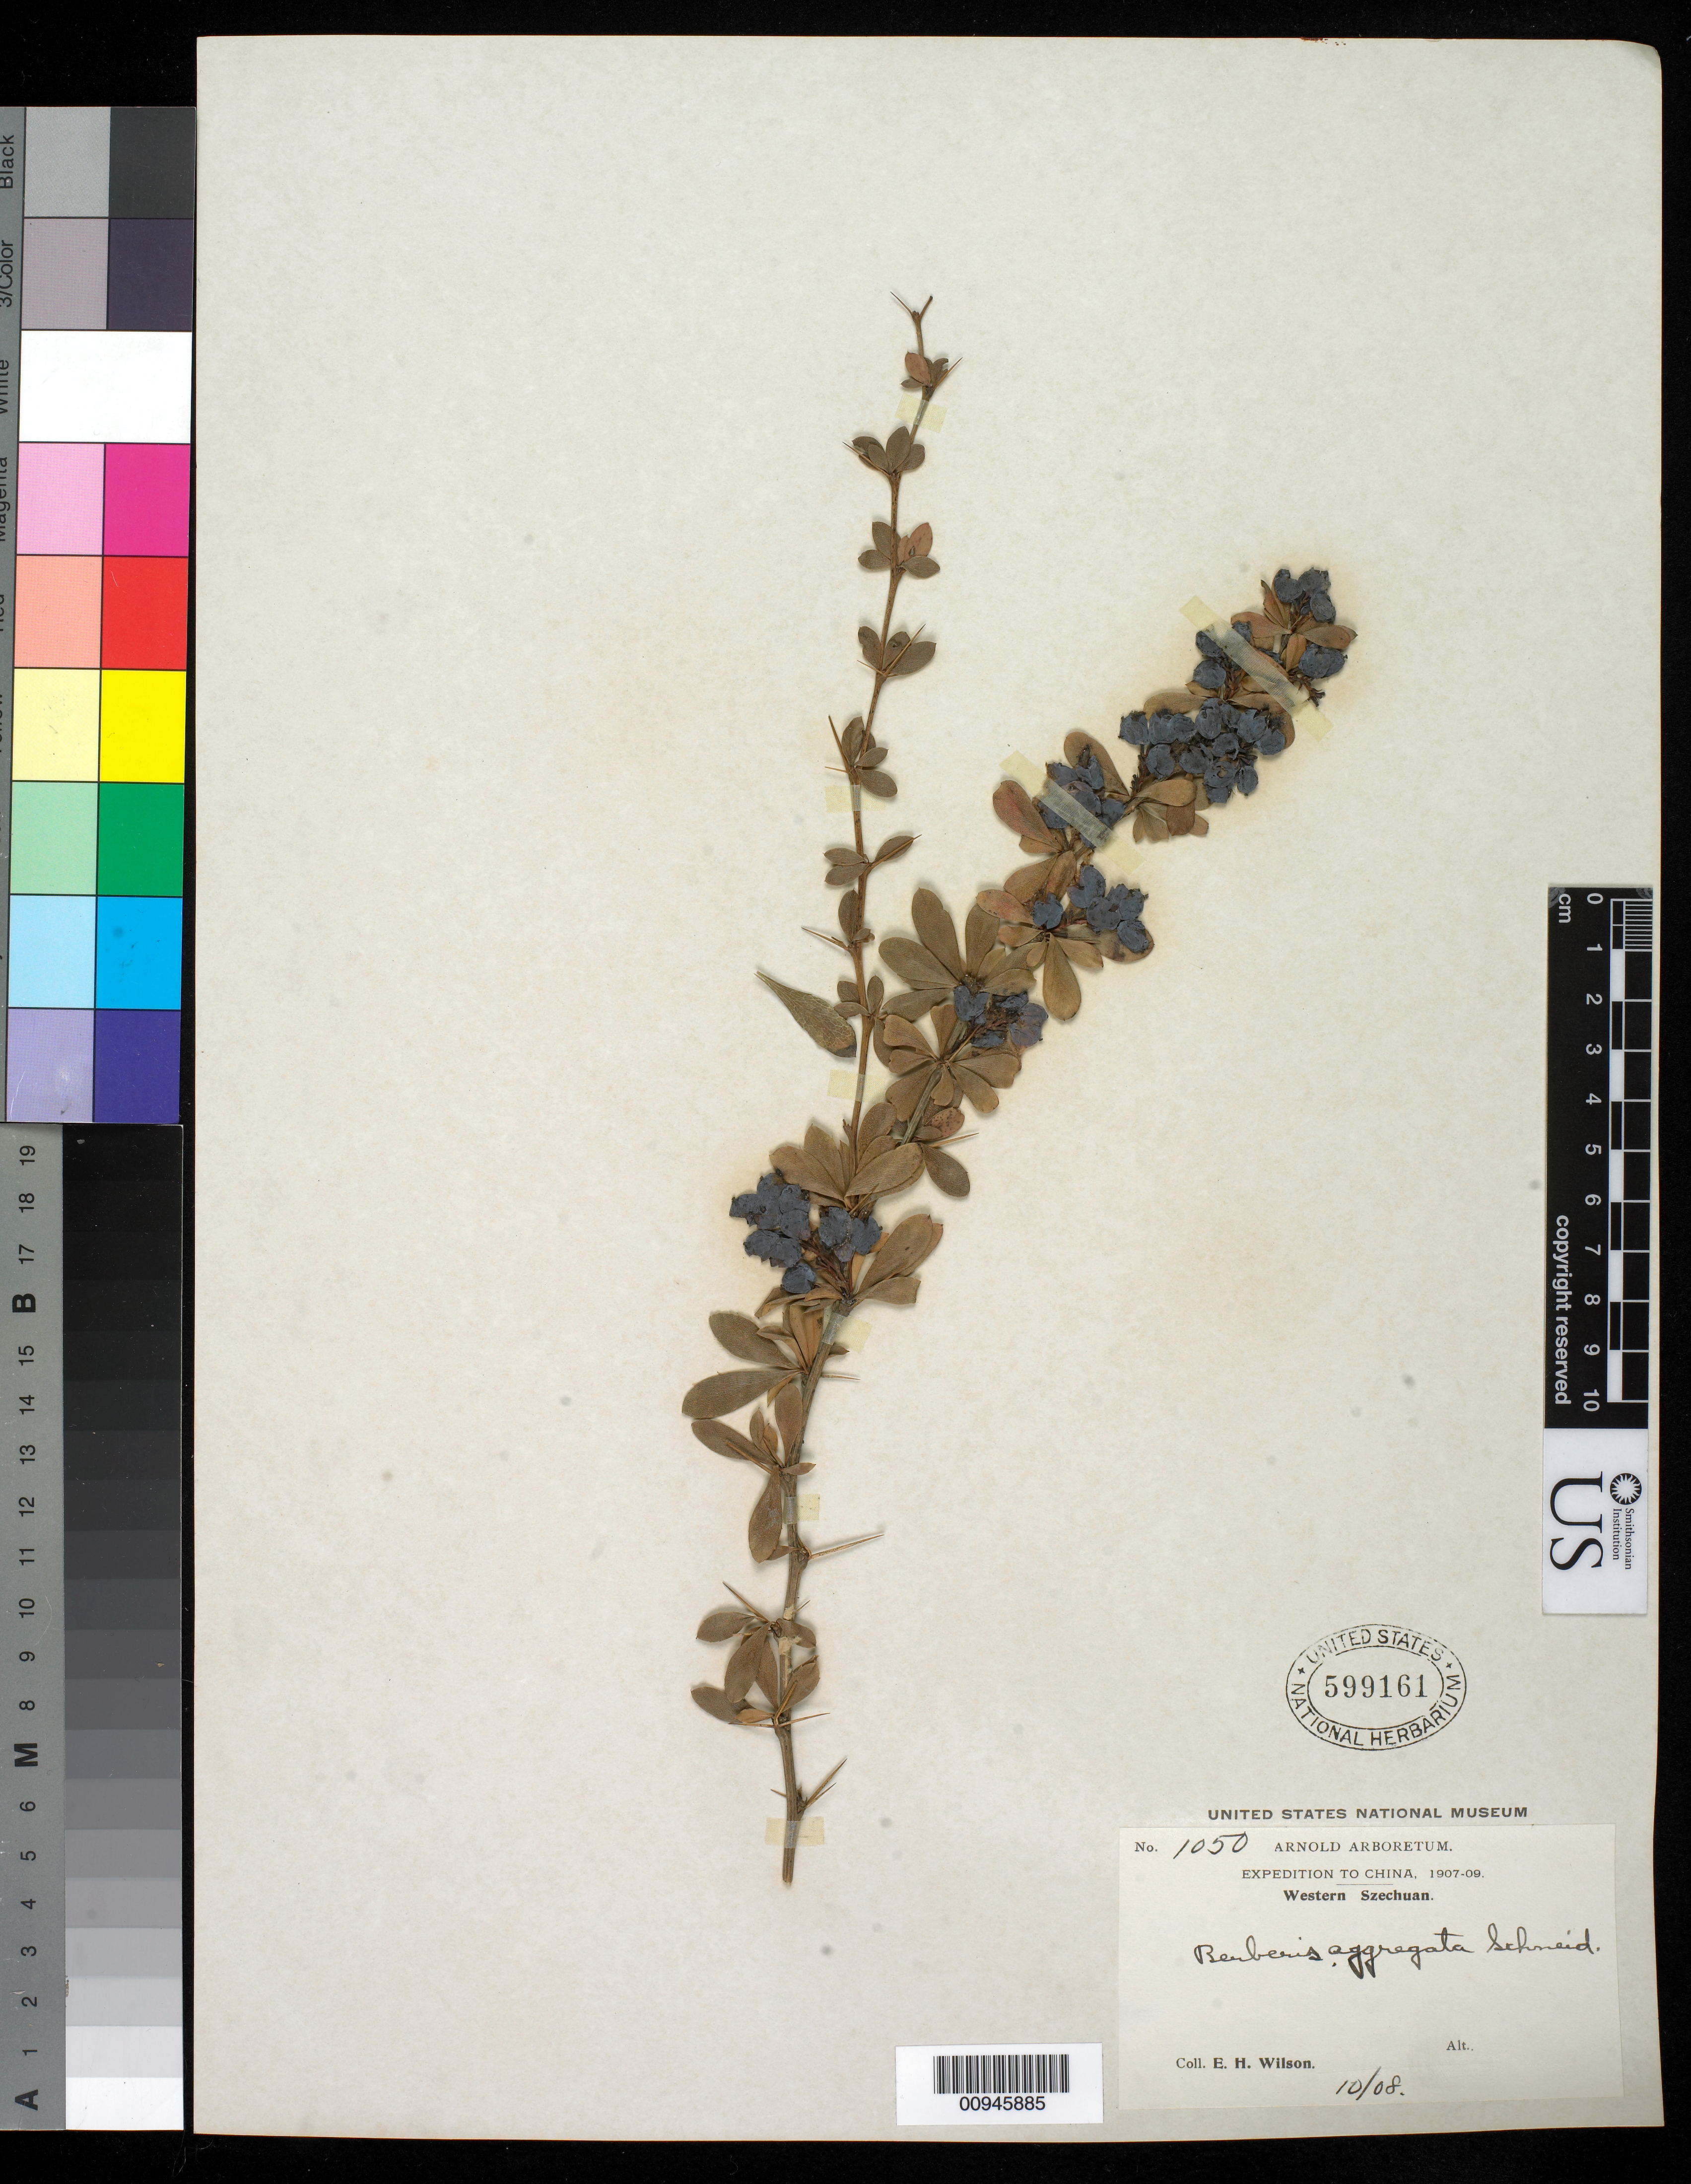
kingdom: Plantae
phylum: Tracheophyta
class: Magnoliopsida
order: Ranunculales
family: Berberidaceae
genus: Berberis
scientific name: Berberis aggregata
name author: C.K. Schneid.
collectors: E. H. Wilson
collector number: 1050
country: China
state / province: Sichuan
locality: Western Szechuan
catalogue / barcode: US 599161